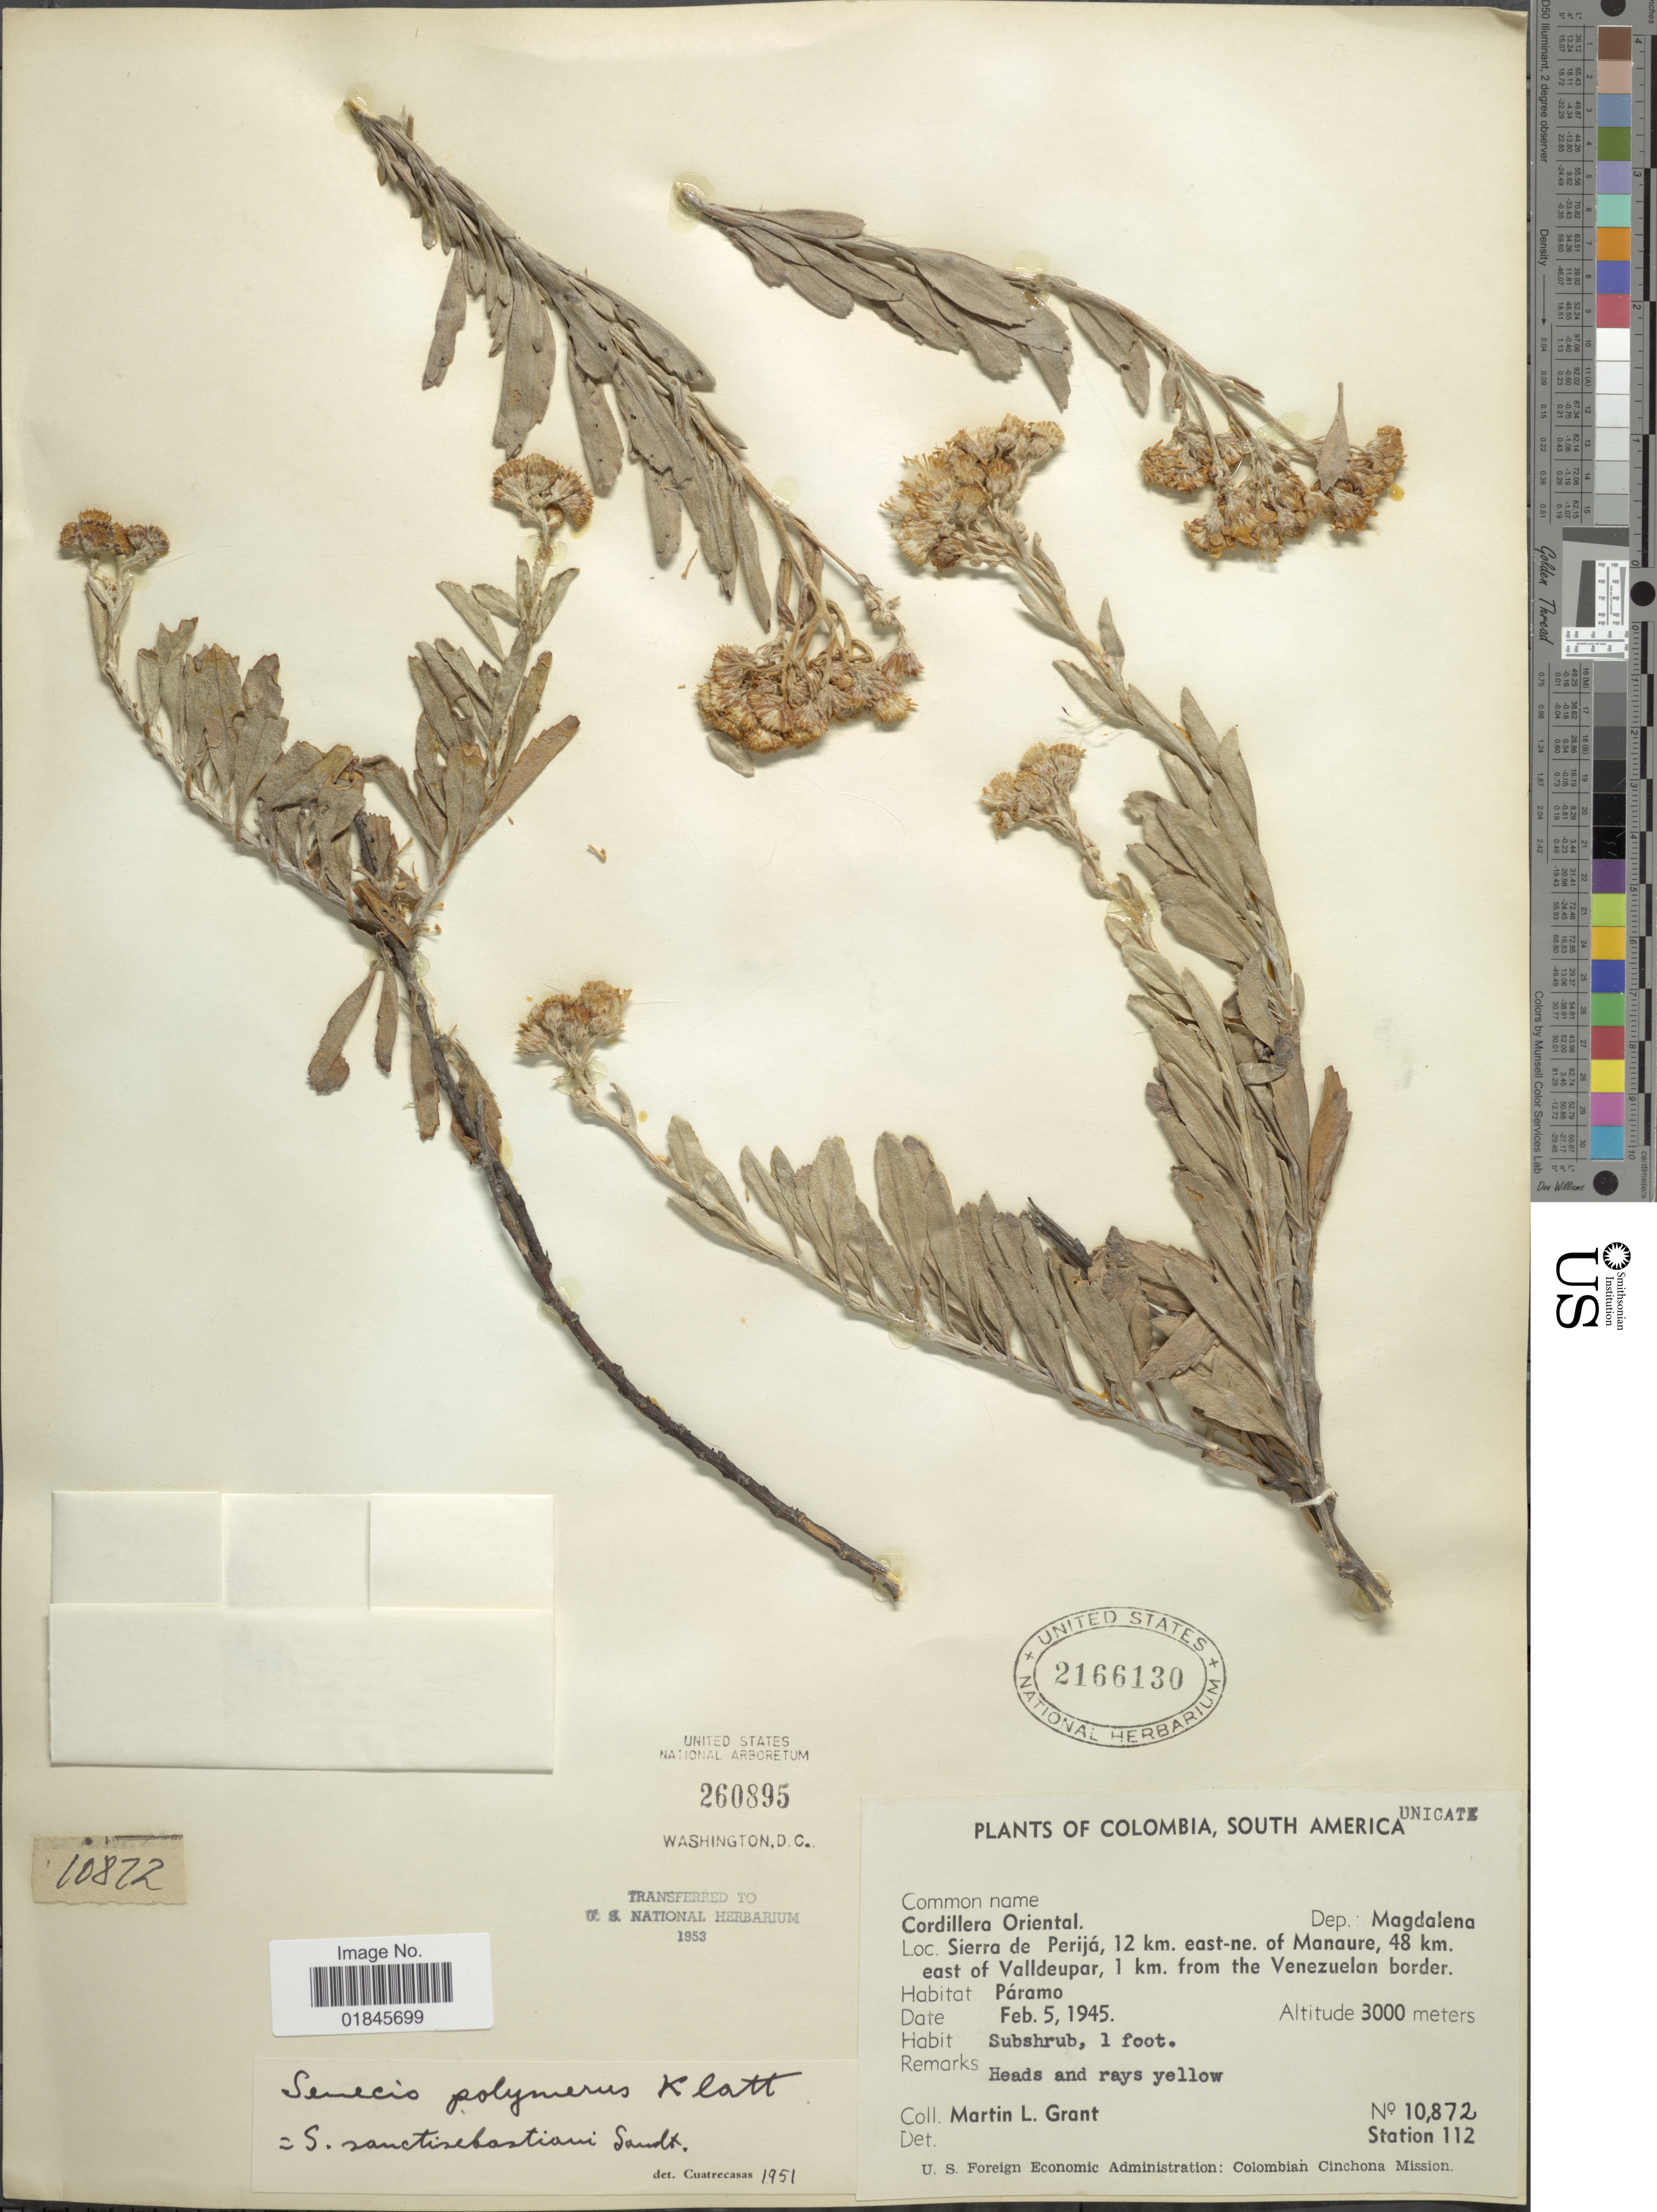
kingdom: Plantae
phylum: Tracheophyta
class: Magnoliopsida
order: Asterales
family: Asteraceae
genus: Pentacalia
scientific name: Pentacalia polymera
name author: (Klatt) Cuatrec.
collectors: M. L. Grant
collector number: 10872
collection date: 1945-02-05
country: Colombia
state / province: Magdalena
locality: Cordillera Oriental. Dep. Magdalena. Sierra de Perijá, 12 km. east-ne. of Manaure, 48 km. east of Valldeupar, 1 km. from the Venezuelan border.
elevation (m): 3000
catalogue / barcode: US 2166130